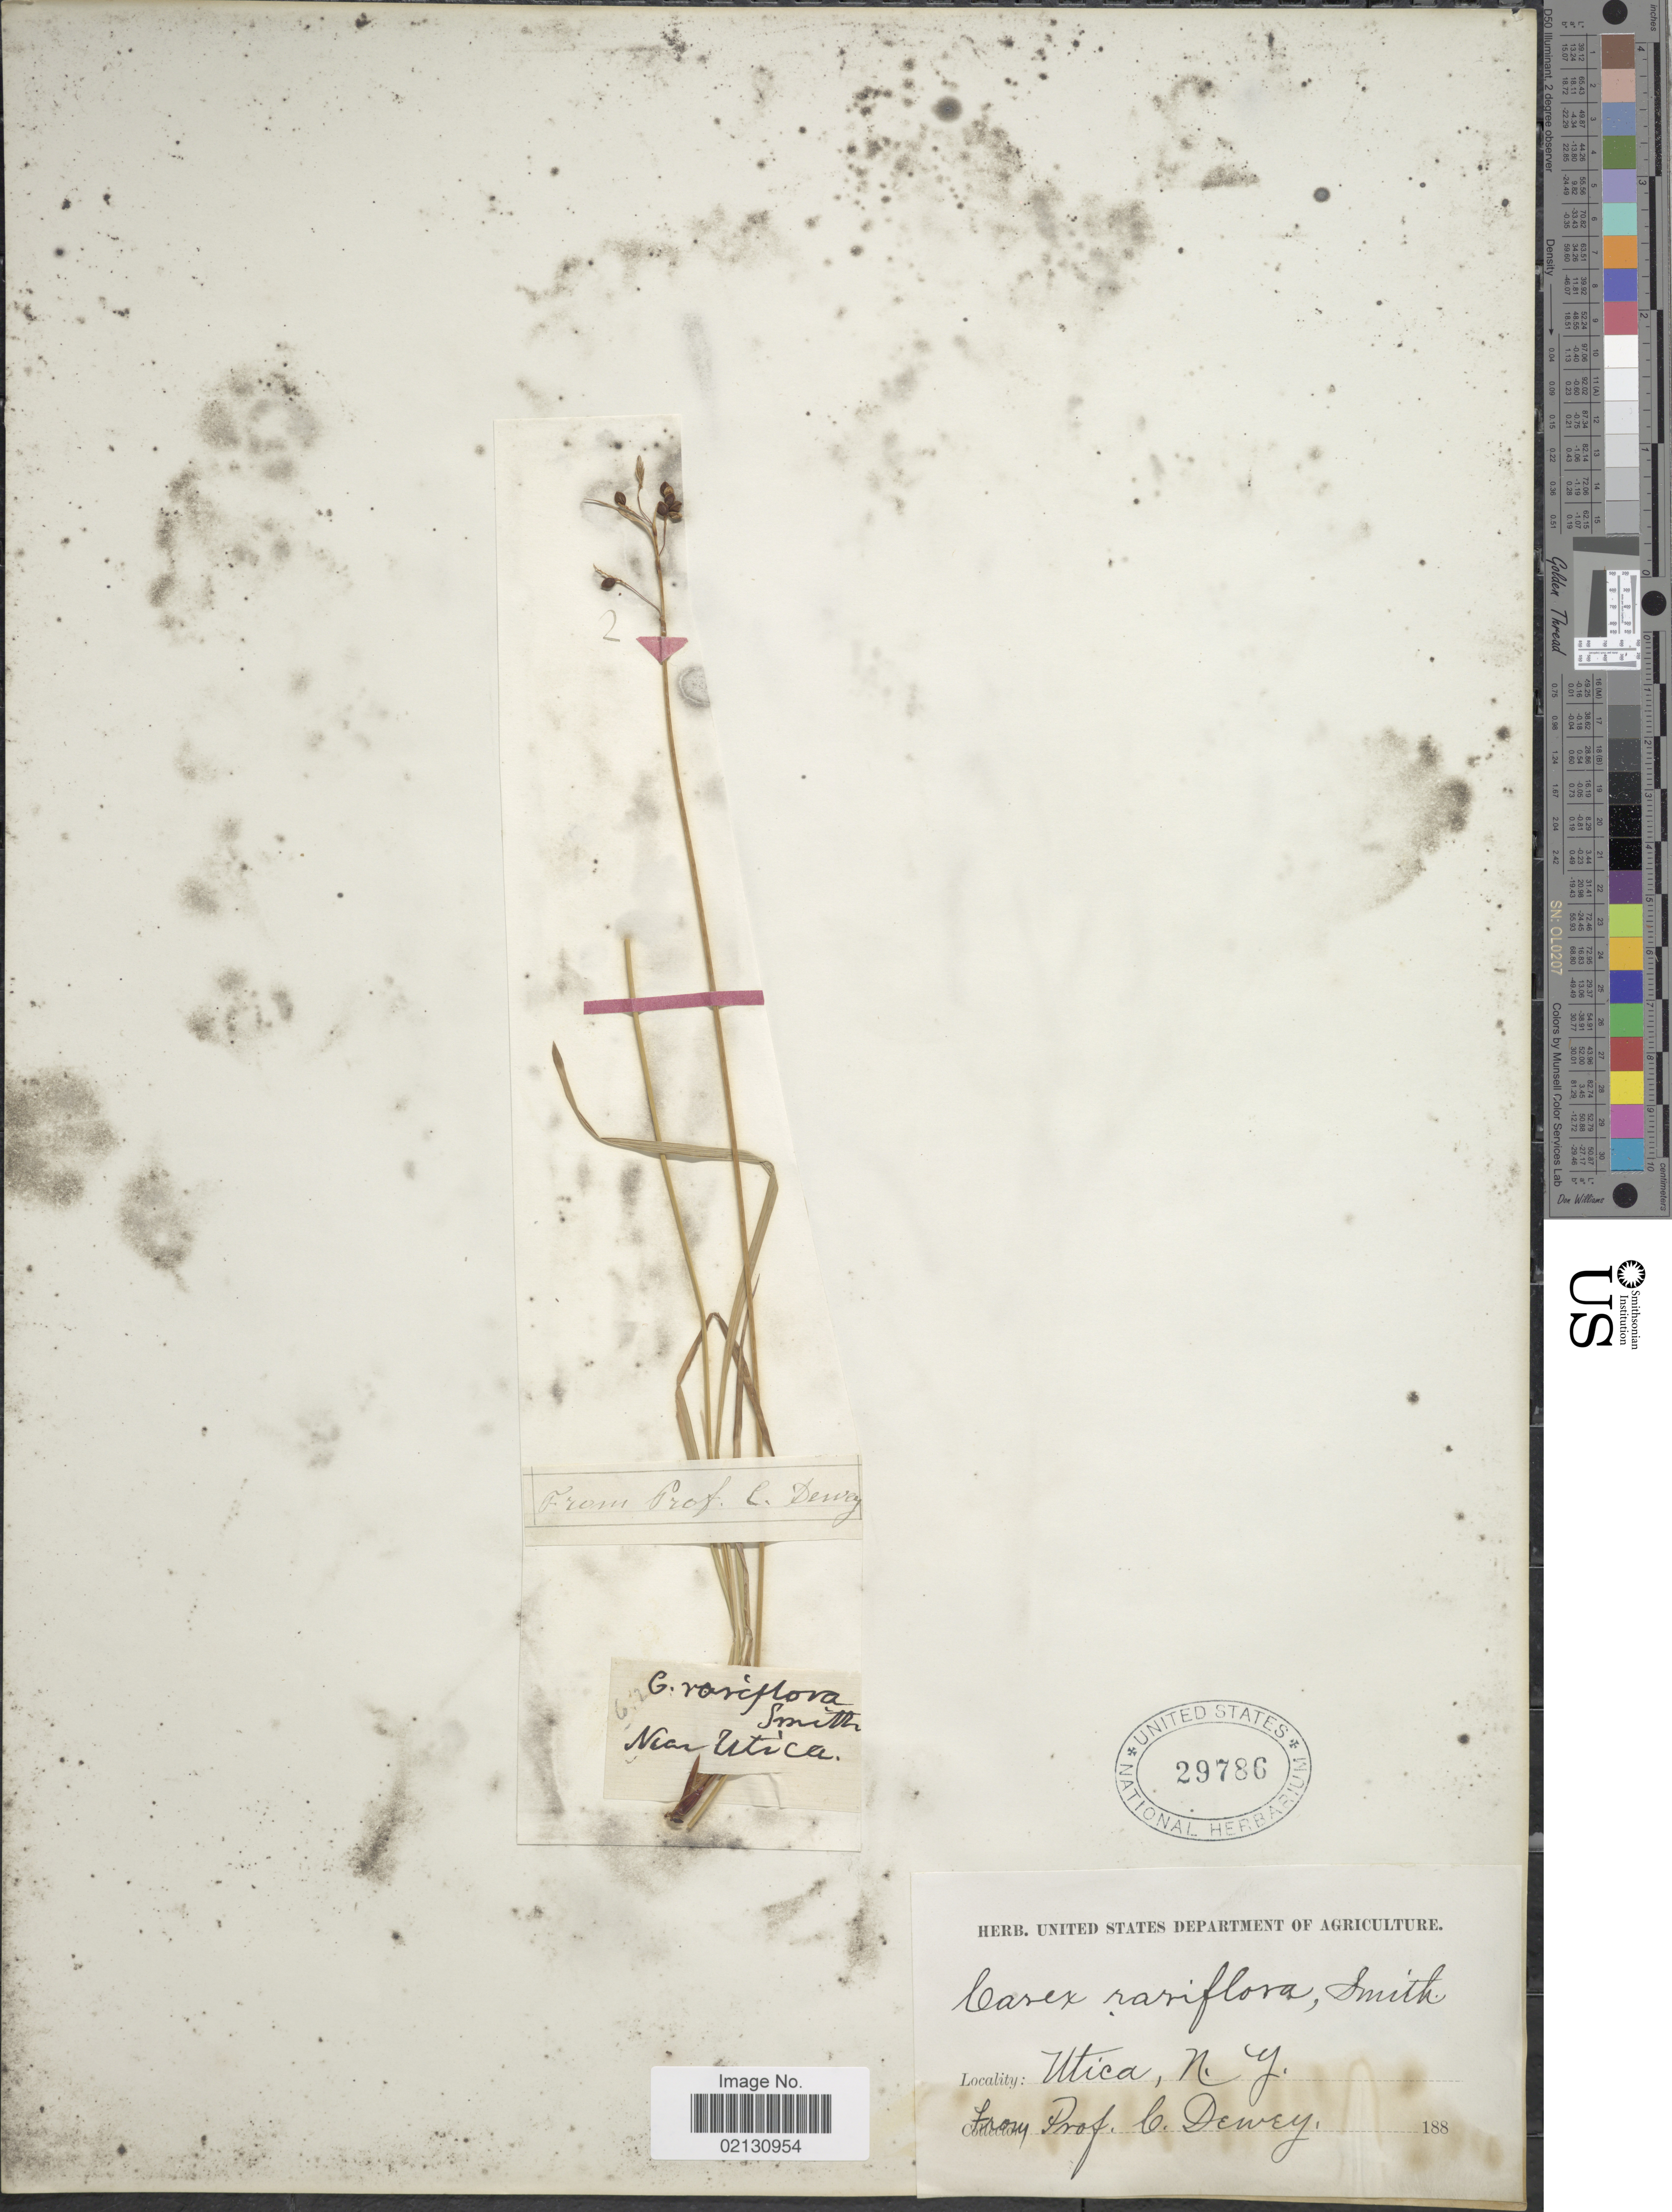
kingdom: Plantae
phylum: Tracheophyta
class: Liliopsida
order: Poales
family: Cyperaceae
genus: Carex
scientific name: Carex rariflora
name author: (Wahlenb.) Sm.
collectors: C. Dewey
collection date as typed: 188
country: United States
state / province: New York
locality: Near Utica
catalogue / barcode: US 29786